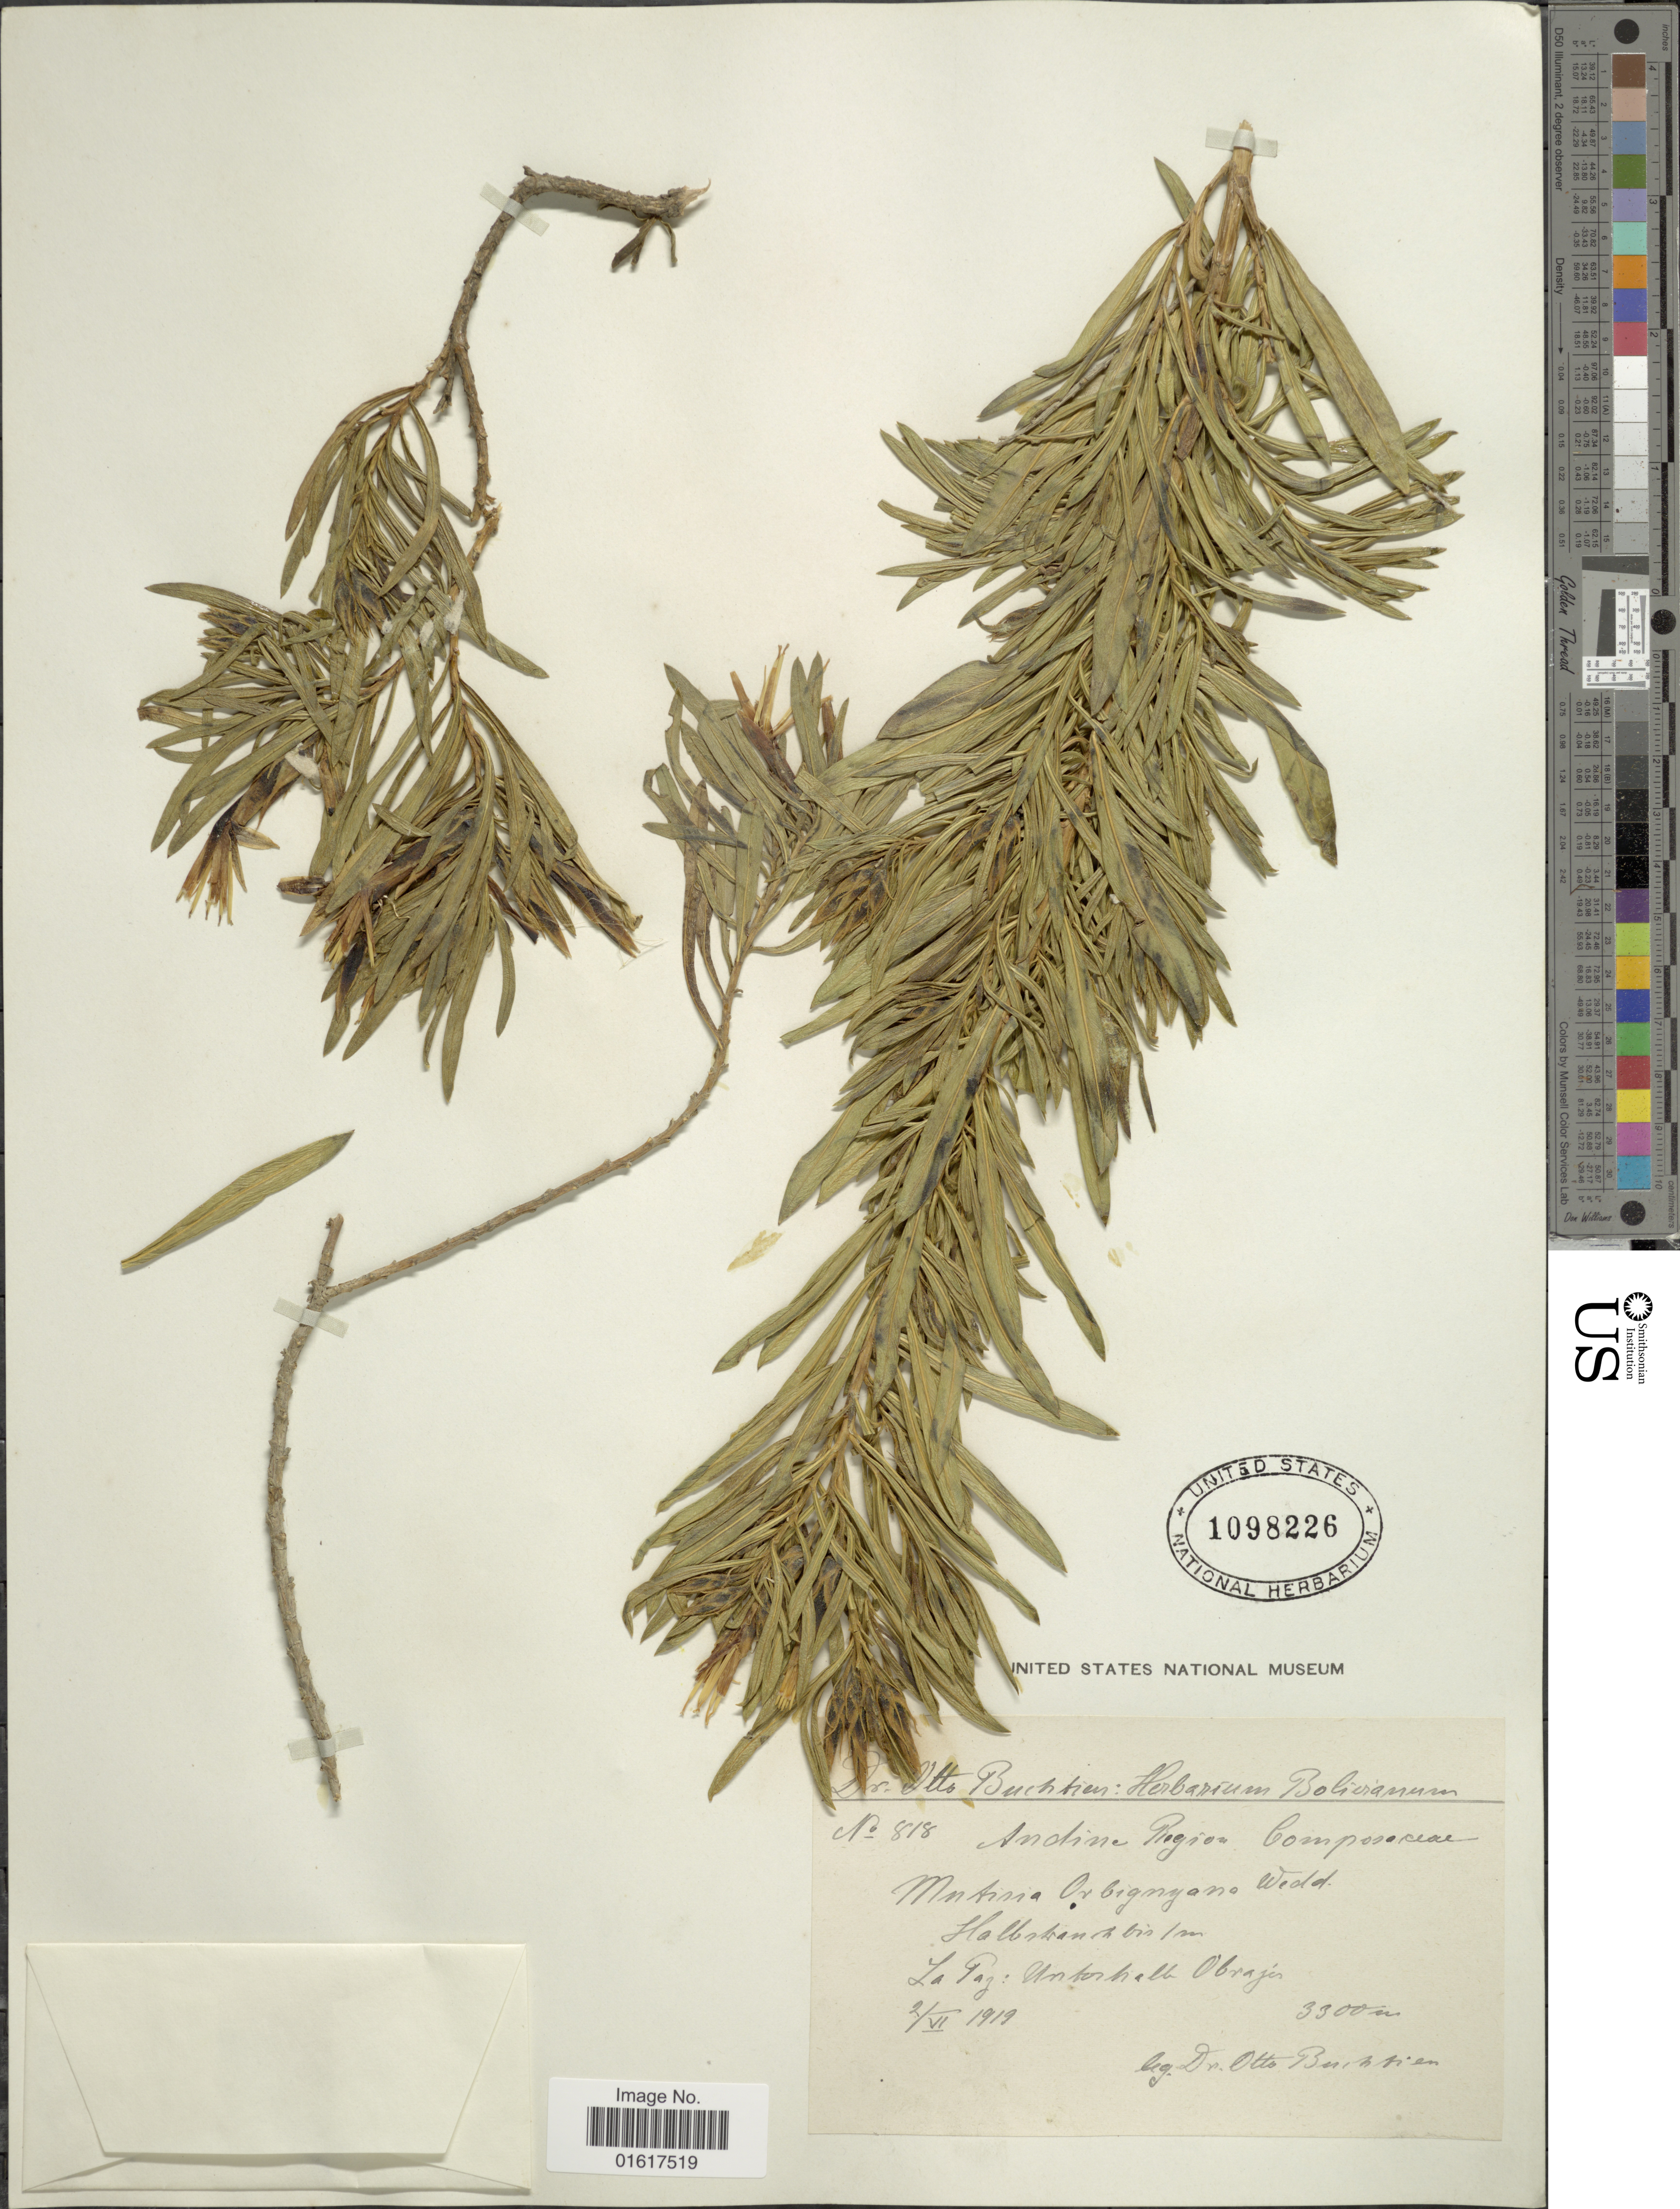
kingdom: Plantae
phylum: Tracheophyta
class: Magnoliopsida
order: Asterales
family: Asteraceae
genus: Mutisia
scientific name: Mutisia orbignyana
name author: Wedd.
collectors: O. Buchtien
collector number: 818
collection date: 1919-06-02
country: Bolivia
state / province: La Paz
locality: Andine Region. Untorbrella Obrajes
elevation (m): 3300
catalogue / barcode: US 1098226